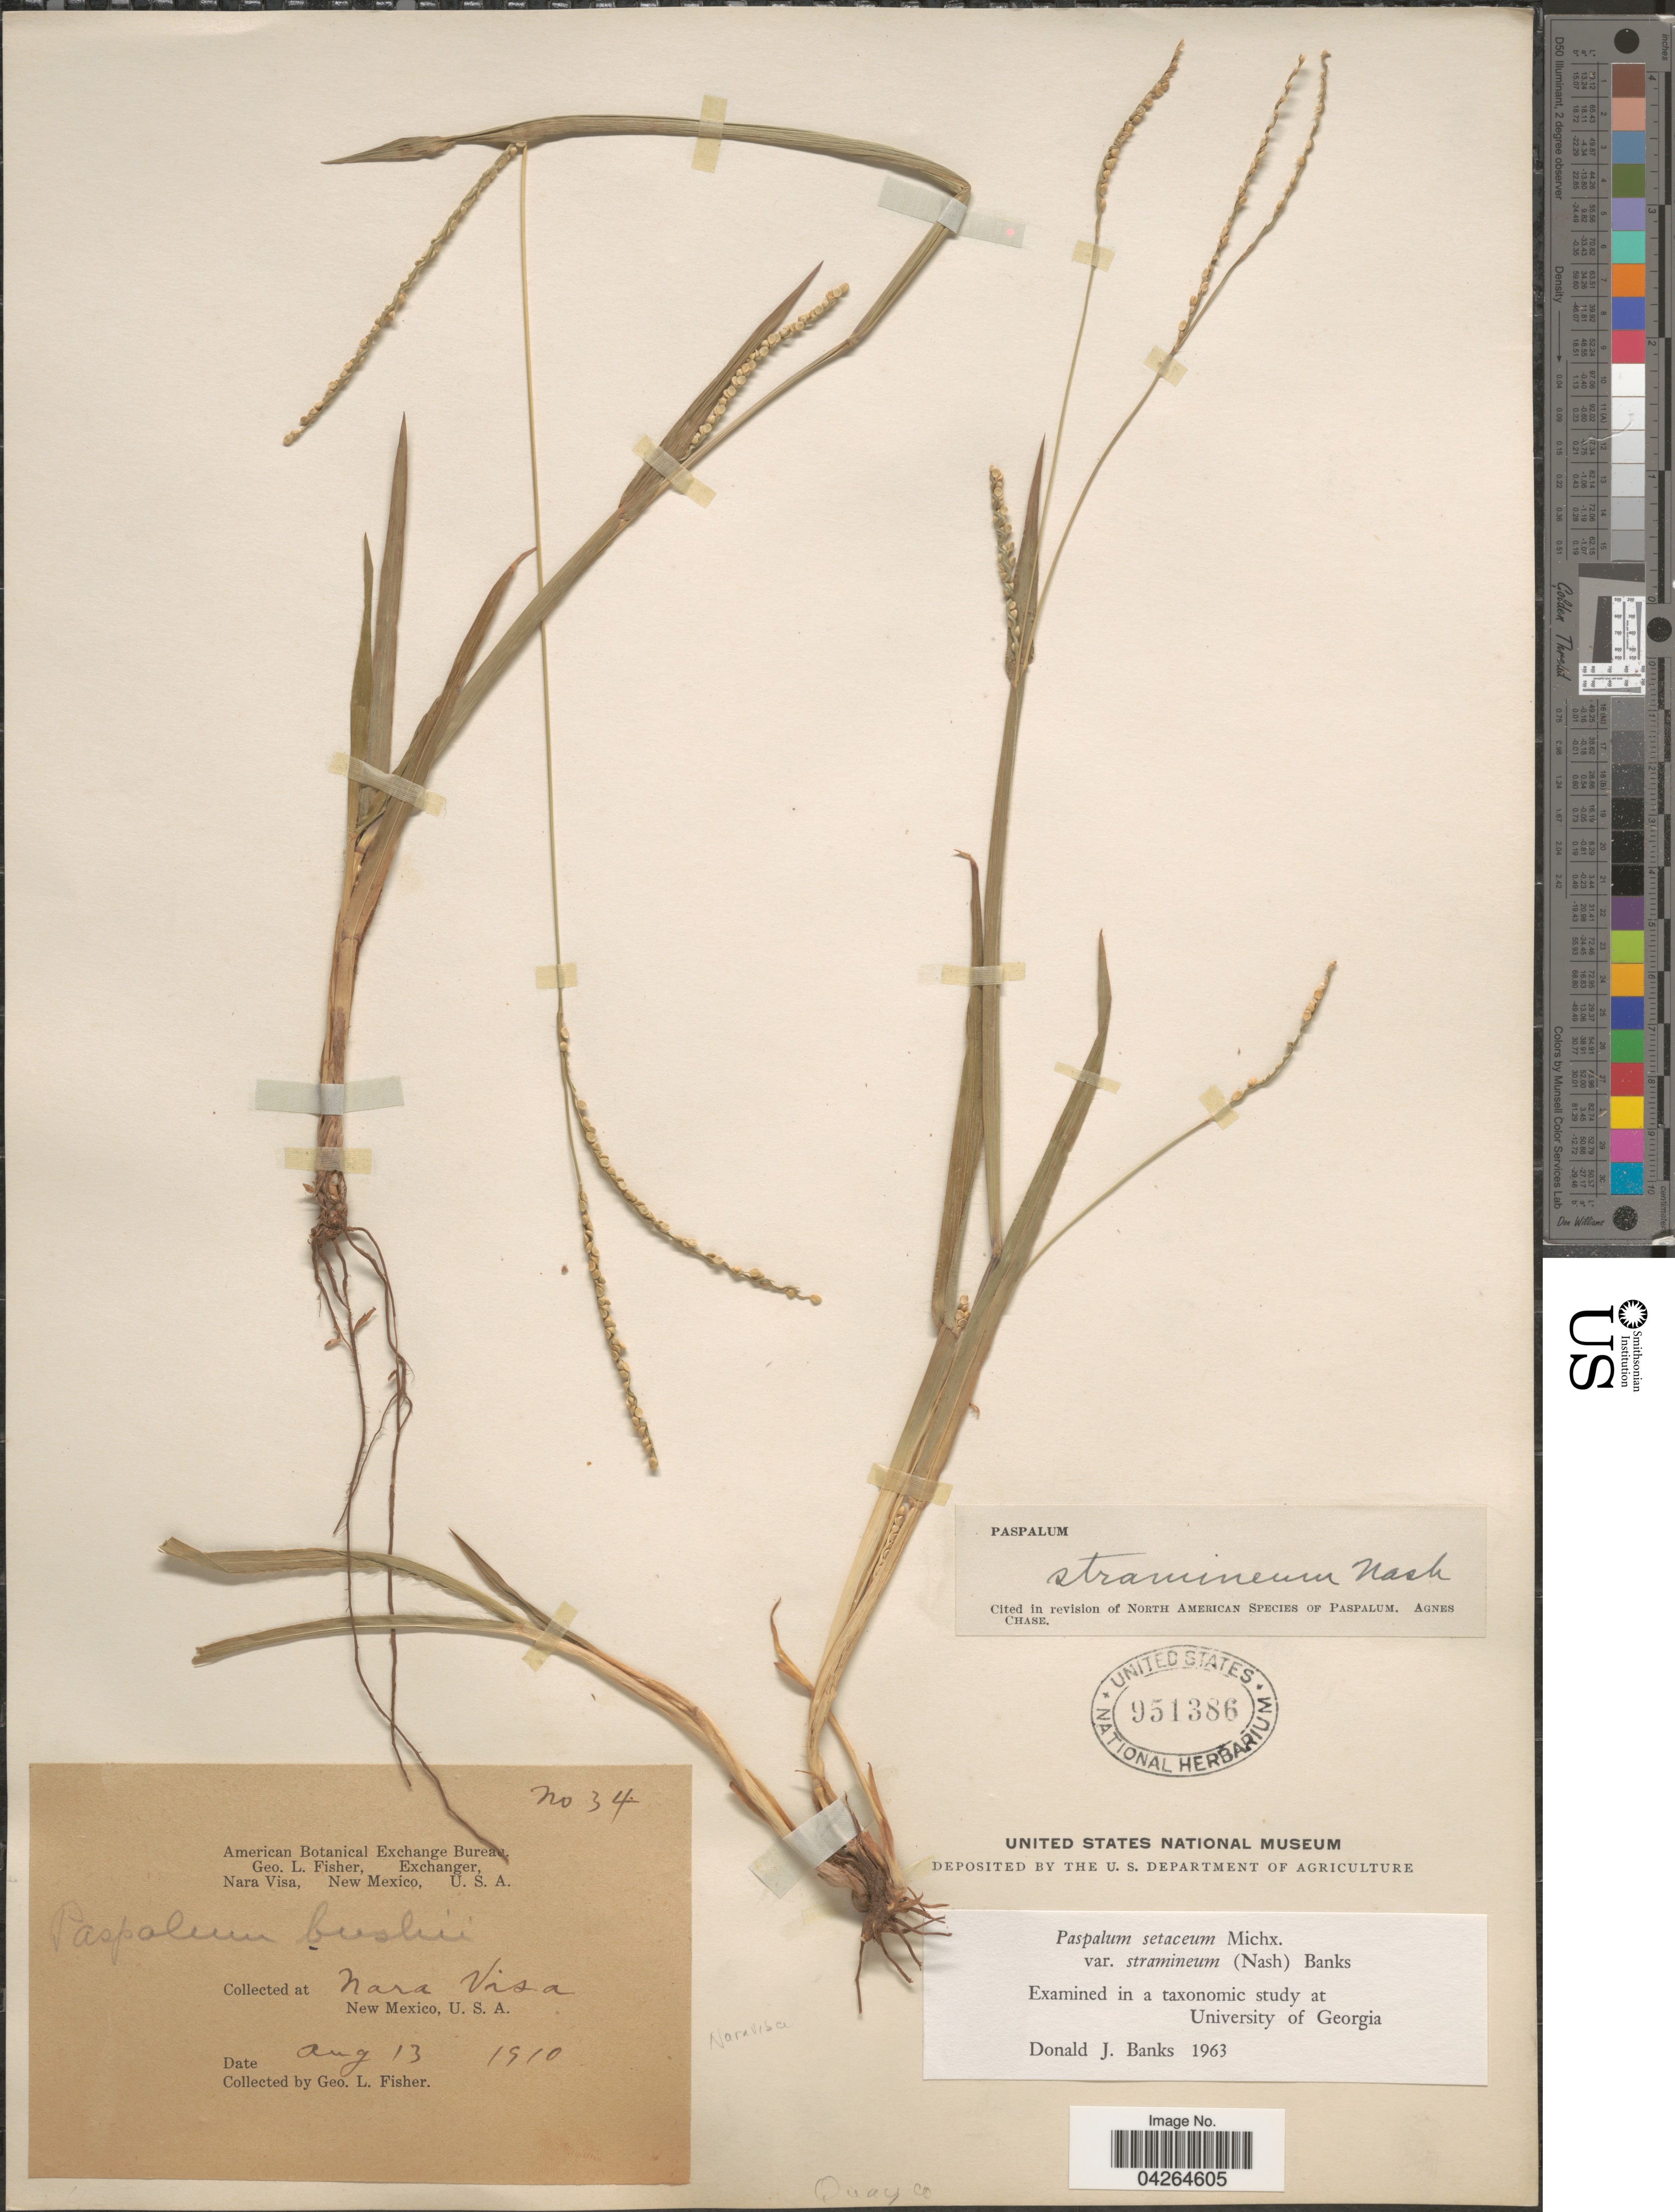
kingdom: Plantae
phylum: Tracheophyta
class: Liliopsida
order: Poales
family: Poaceae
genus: Paspalum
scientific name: Paspalum setaceum var. stramineum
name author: (Nash) D.J. Banks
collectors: G. L. Fisher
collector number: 34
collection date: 1910-08-13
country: United States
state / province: New Mexico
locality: Nara Visa. Quay Co.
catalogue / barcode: US 951386